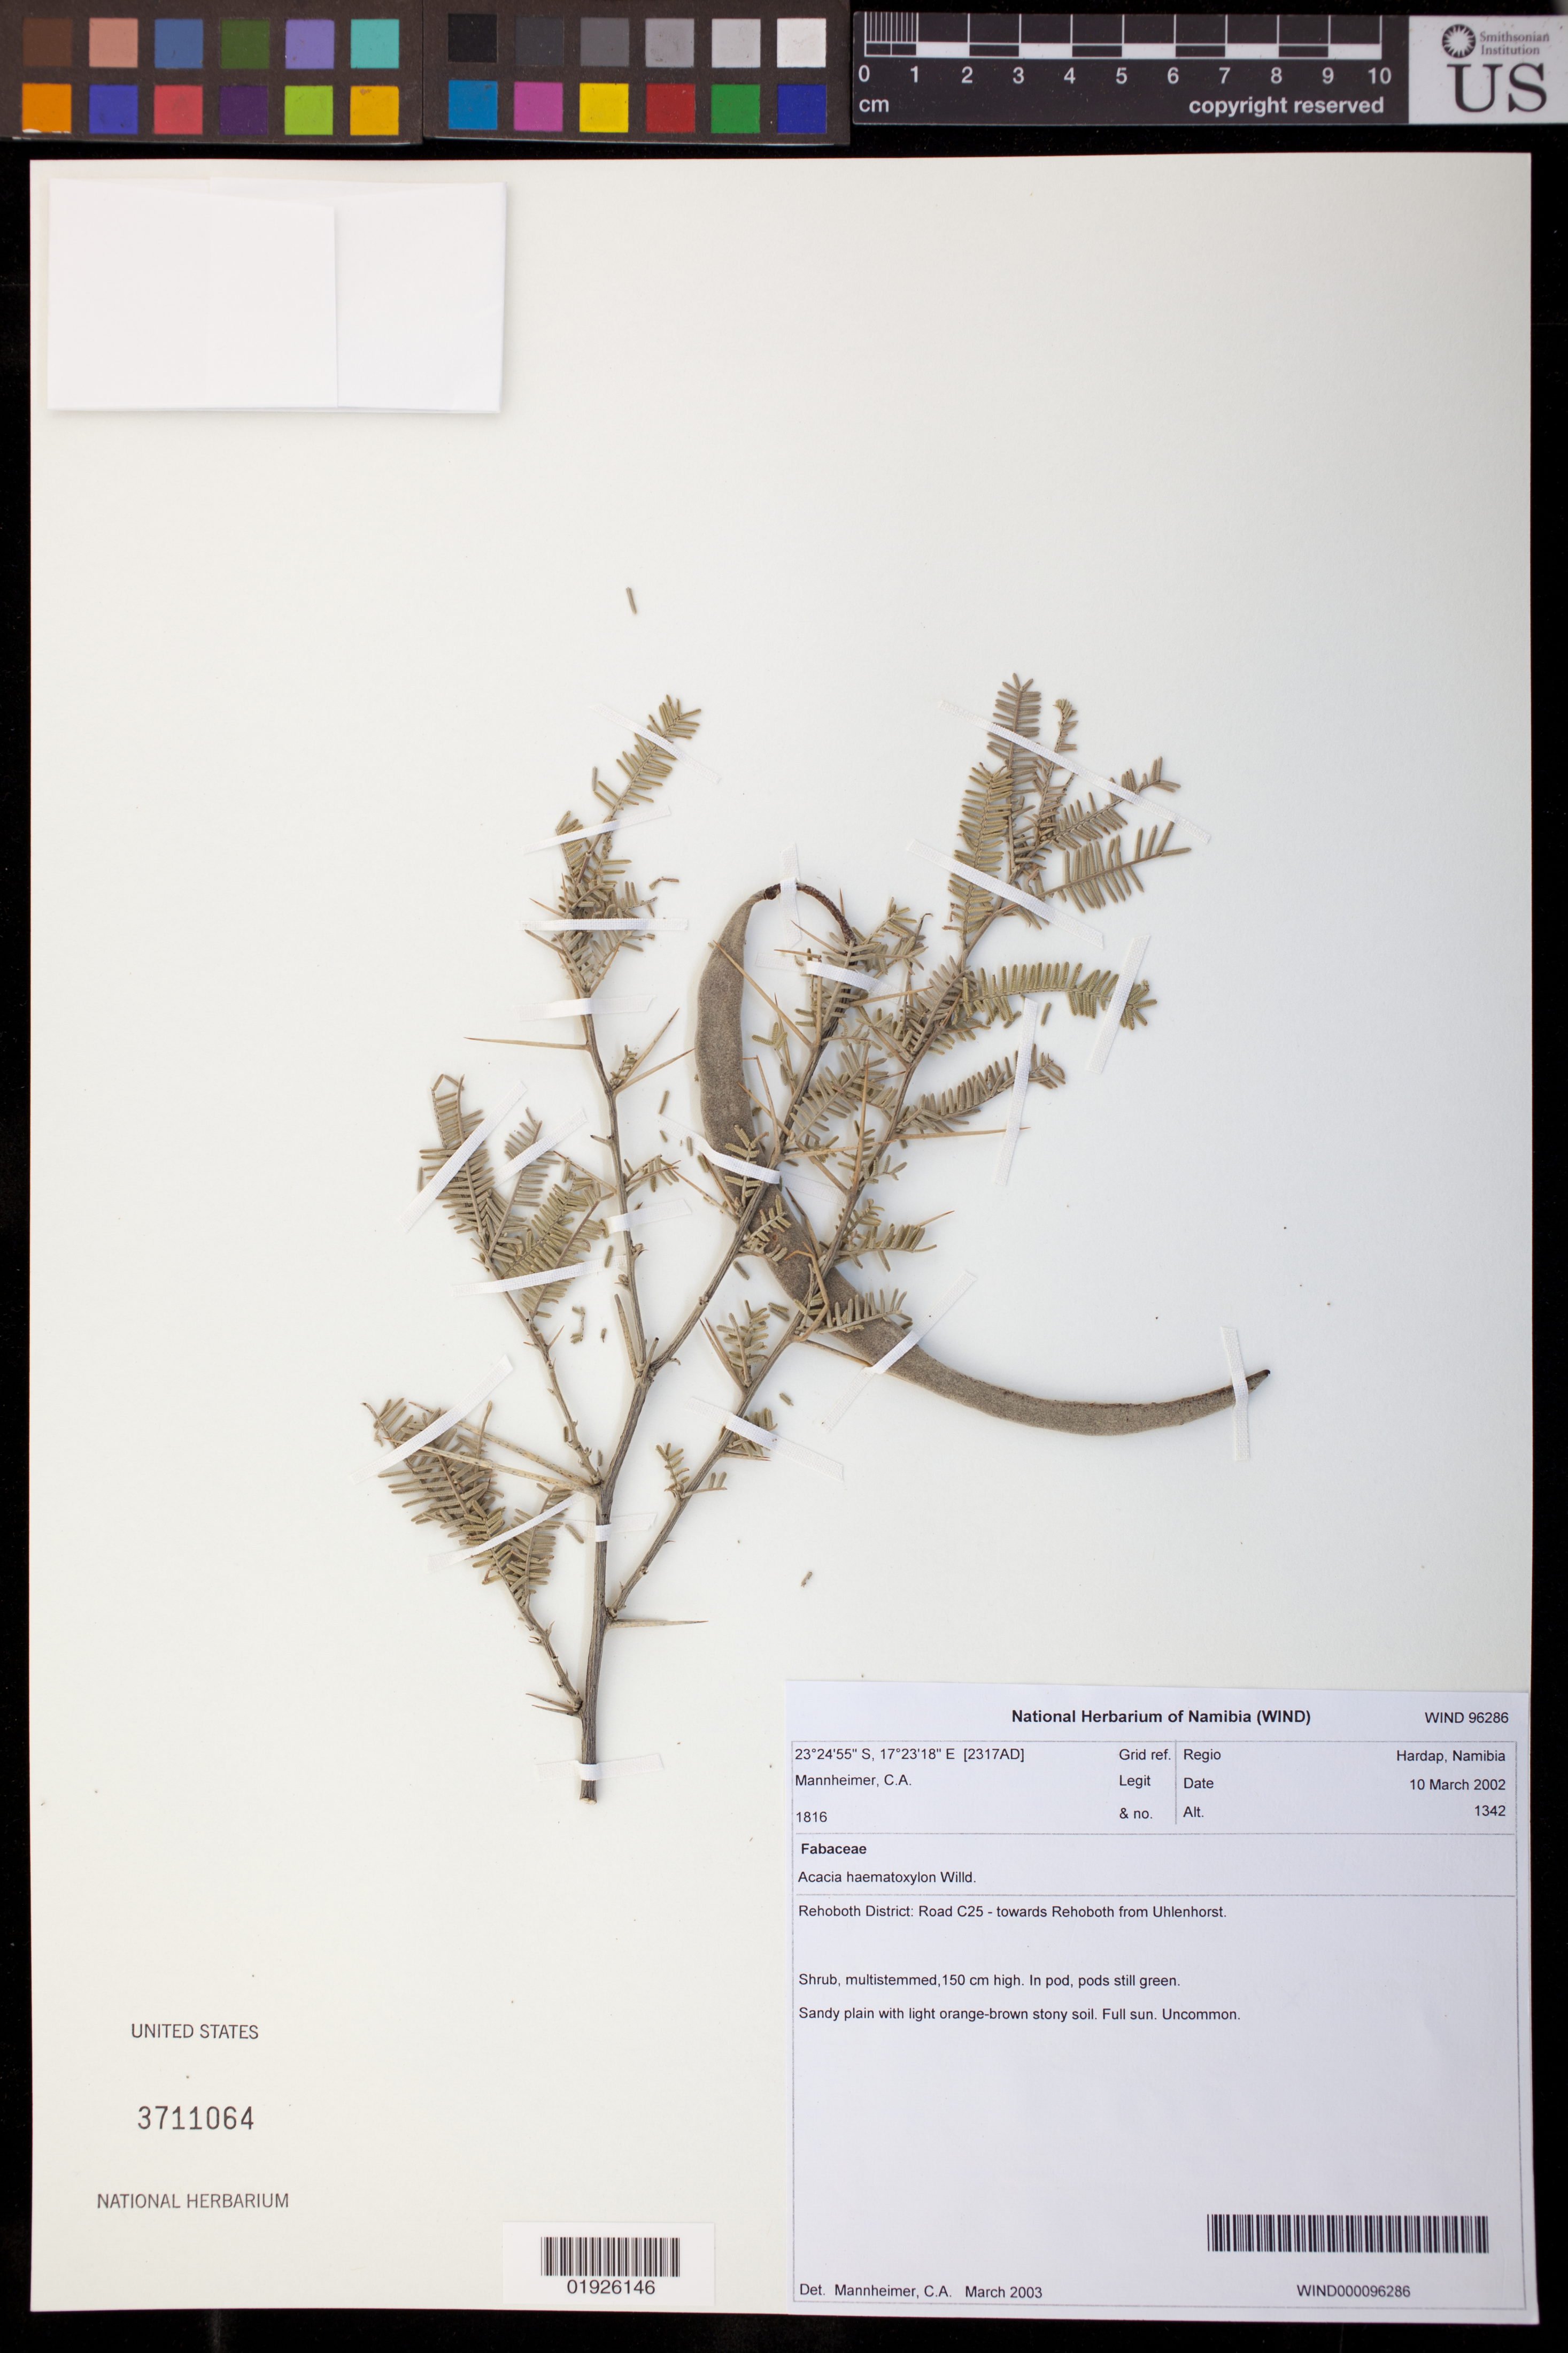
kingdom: Plantae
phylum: Tracheophyta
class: Magnoliopsida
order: Fabales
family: Fabaceae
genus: Vachellia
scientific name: Vachellia haematoxylon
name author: (Willd.) Seigler & Ebinger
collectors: C. A. Mannheimer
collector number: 1816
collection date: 2002-03-10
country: Namibia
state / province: Hardap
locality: Rehoboth District: Road C25 - towards Rehoboth from Uhlenhorst.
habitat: Sandy plain with light orange-brown stony soil. Full sun.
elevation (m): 1342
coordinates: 23 24 55 S, 17 23 18 E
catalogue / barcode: US 3711064